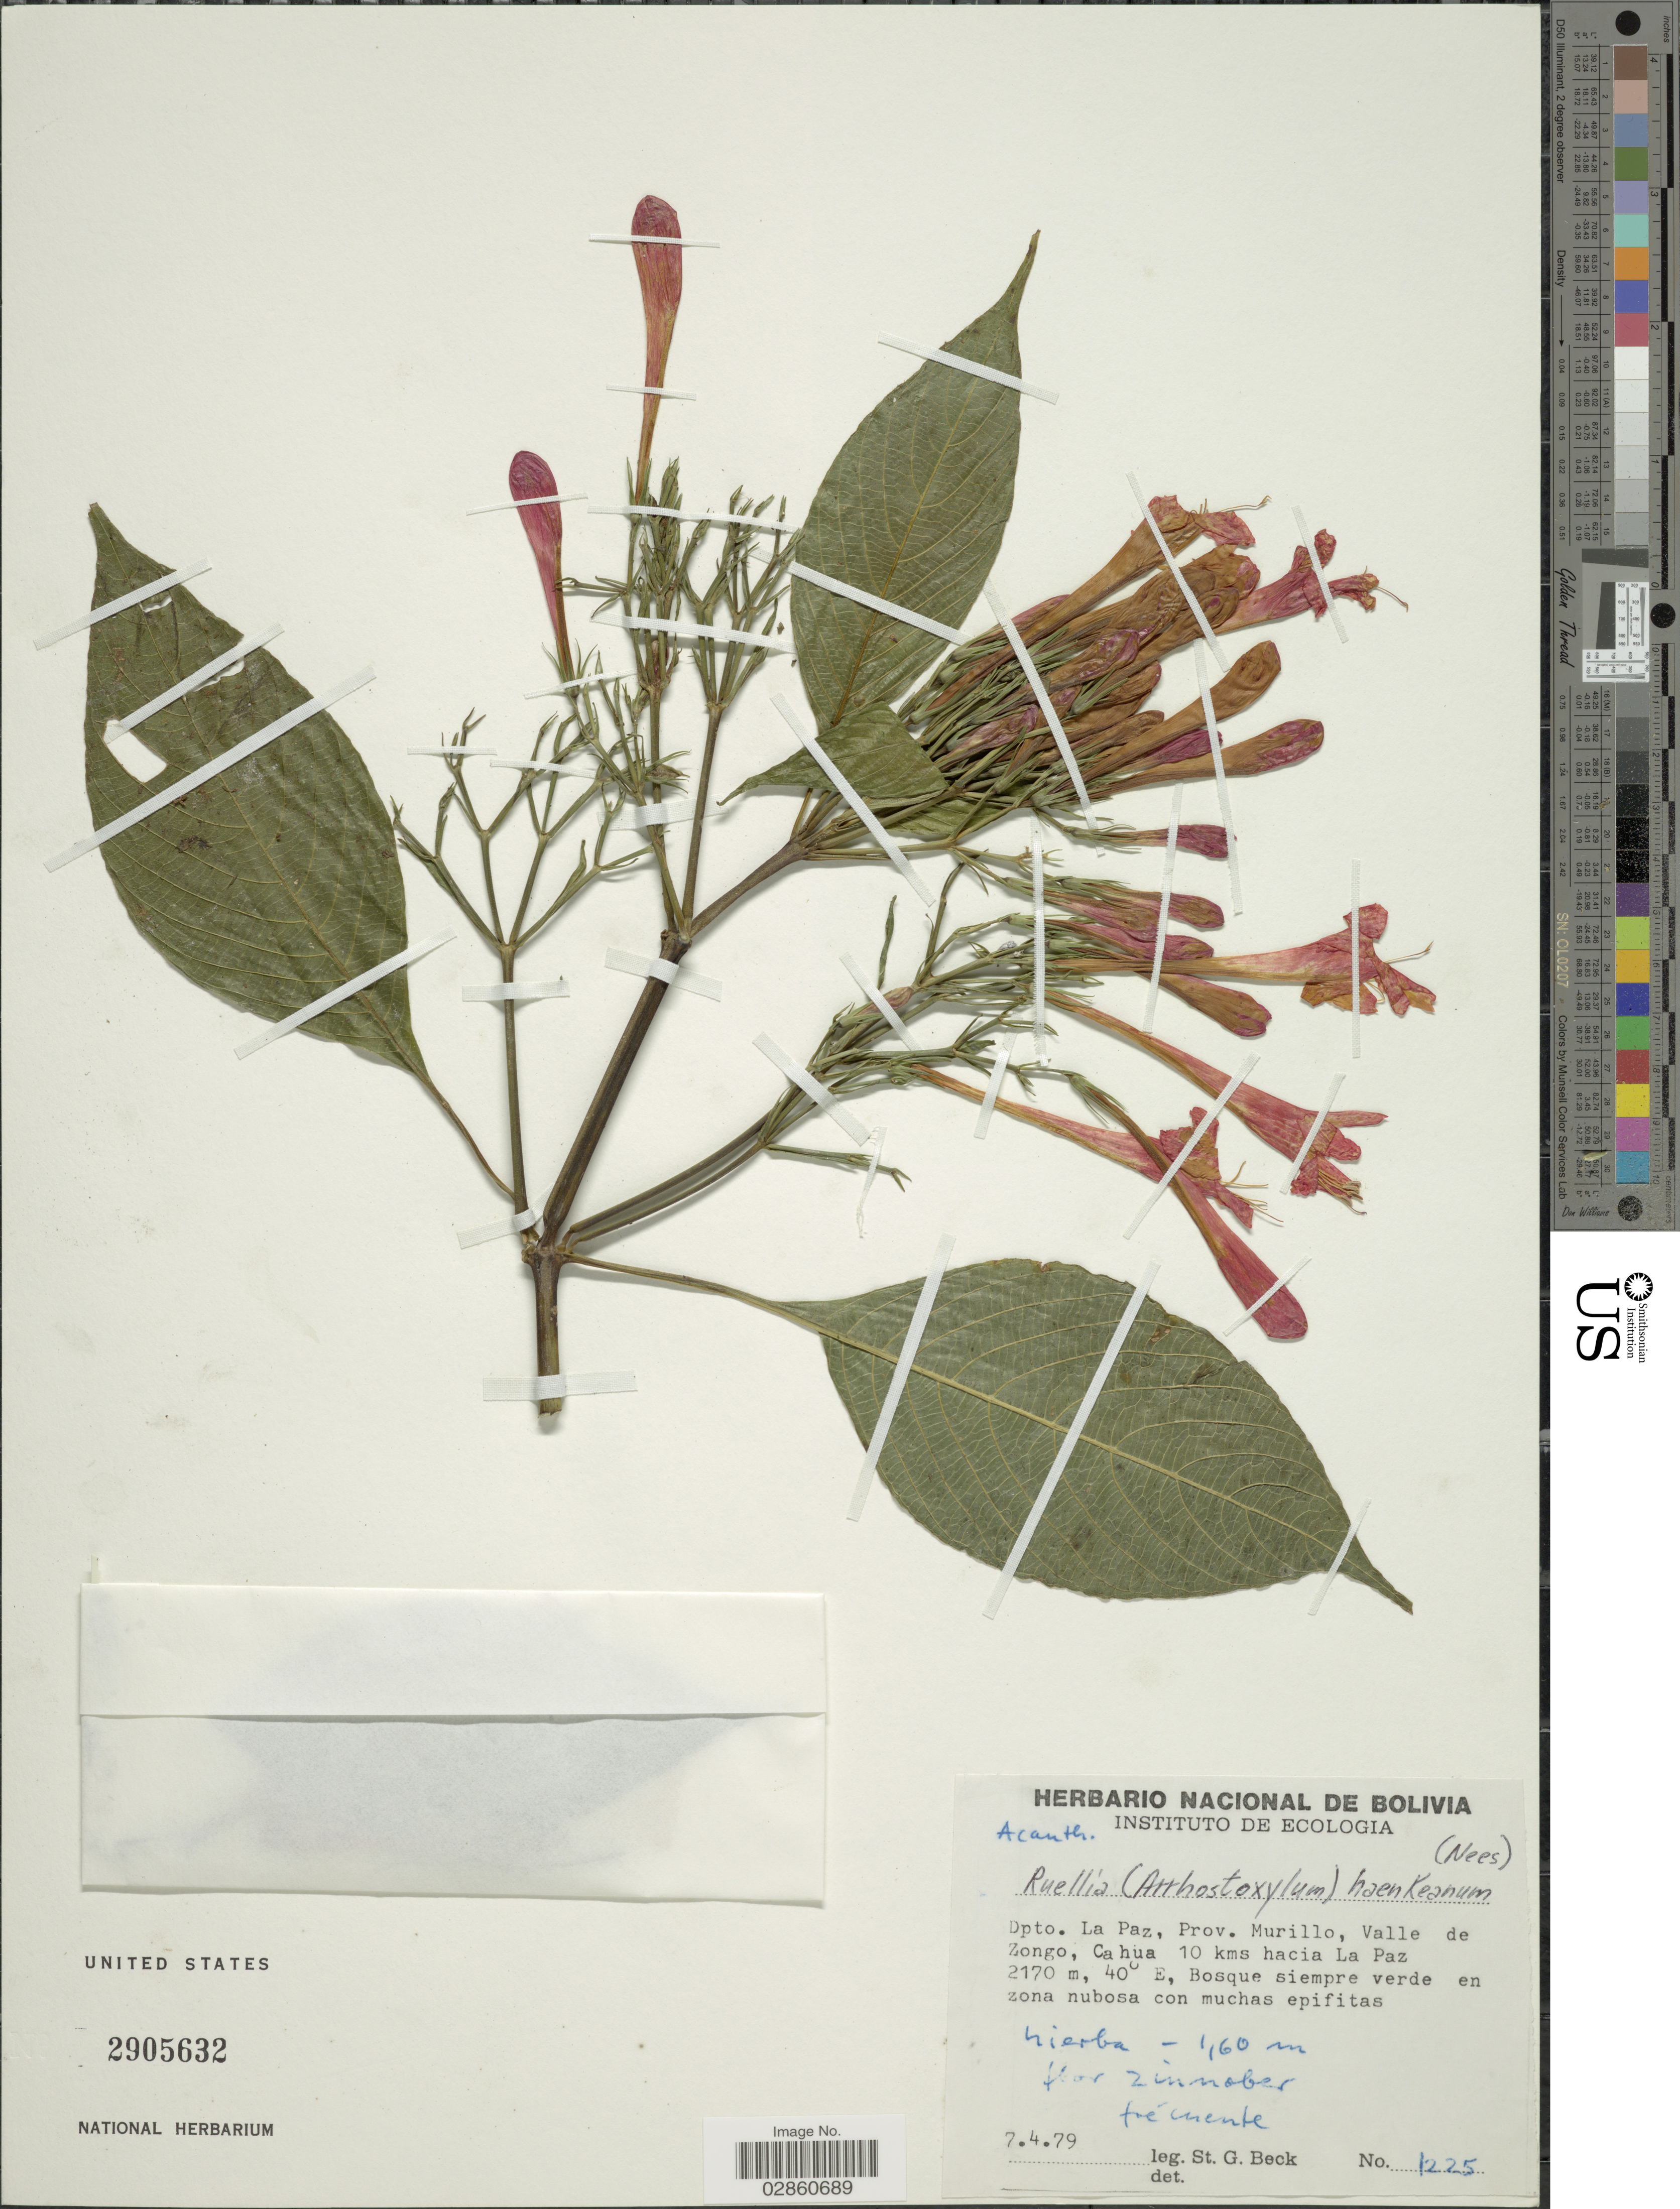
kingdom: Plantae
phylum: Tracheophyta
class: Magnoliopsida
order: Lamiales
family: Acanthaceae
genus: Ruellia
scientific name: Ruellia haenkeana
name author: (Nees) Wassh.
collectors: S. G. Beck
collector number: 1225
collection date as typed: Transcribed d/m/y: 7/4/79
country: Bolivia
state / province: La Paz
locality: Dpto. La Paz, Prov. Murillo, Valle de Zongo, Cahua 10 kms hacia La Paz.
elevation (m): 2170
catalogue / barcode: US 2905632